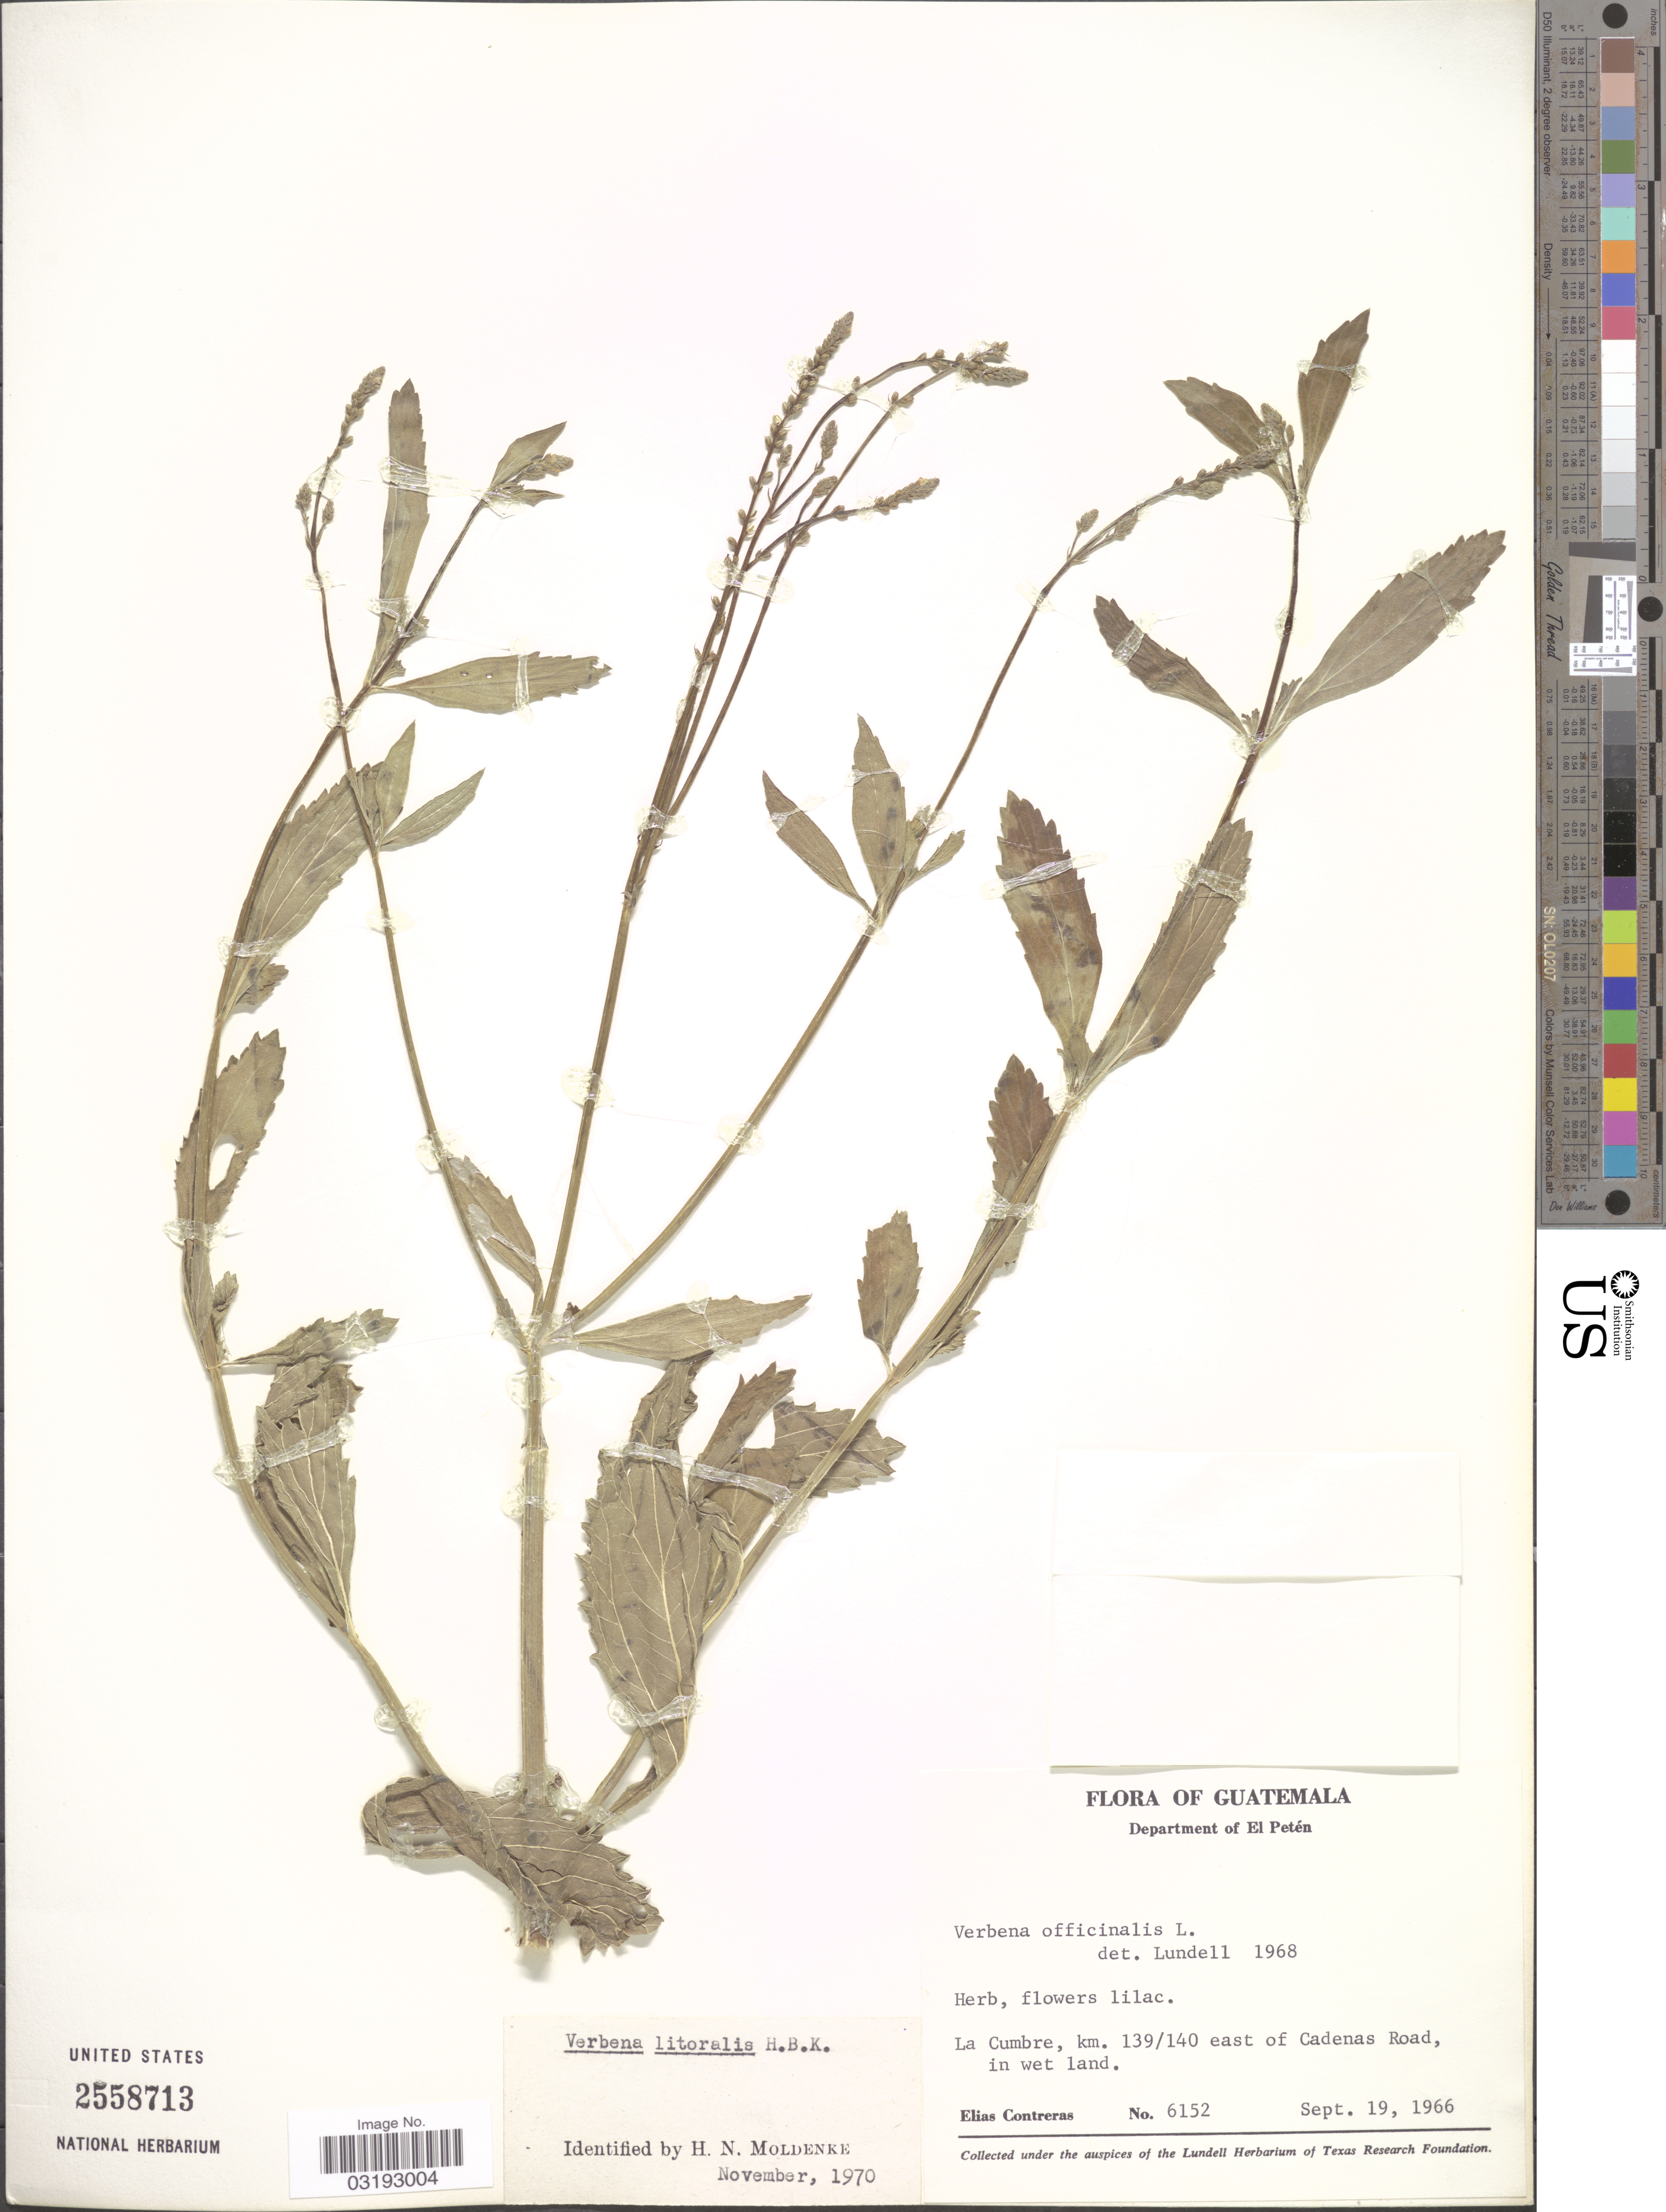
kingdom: Plantae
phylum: Tracheophyta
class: Magnoliopsida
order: Lamiales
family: Verbenaceae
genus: Verbena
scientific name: Verbena litoralis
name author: Kunth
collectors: E. Contreras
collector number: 6152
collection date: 1966-09-19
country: Guatemala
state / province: El Petén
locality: Department of El Petén. La Cumbre, km. 139/140 east of Cadenas Road, in wet land.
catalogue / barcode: US 2558713